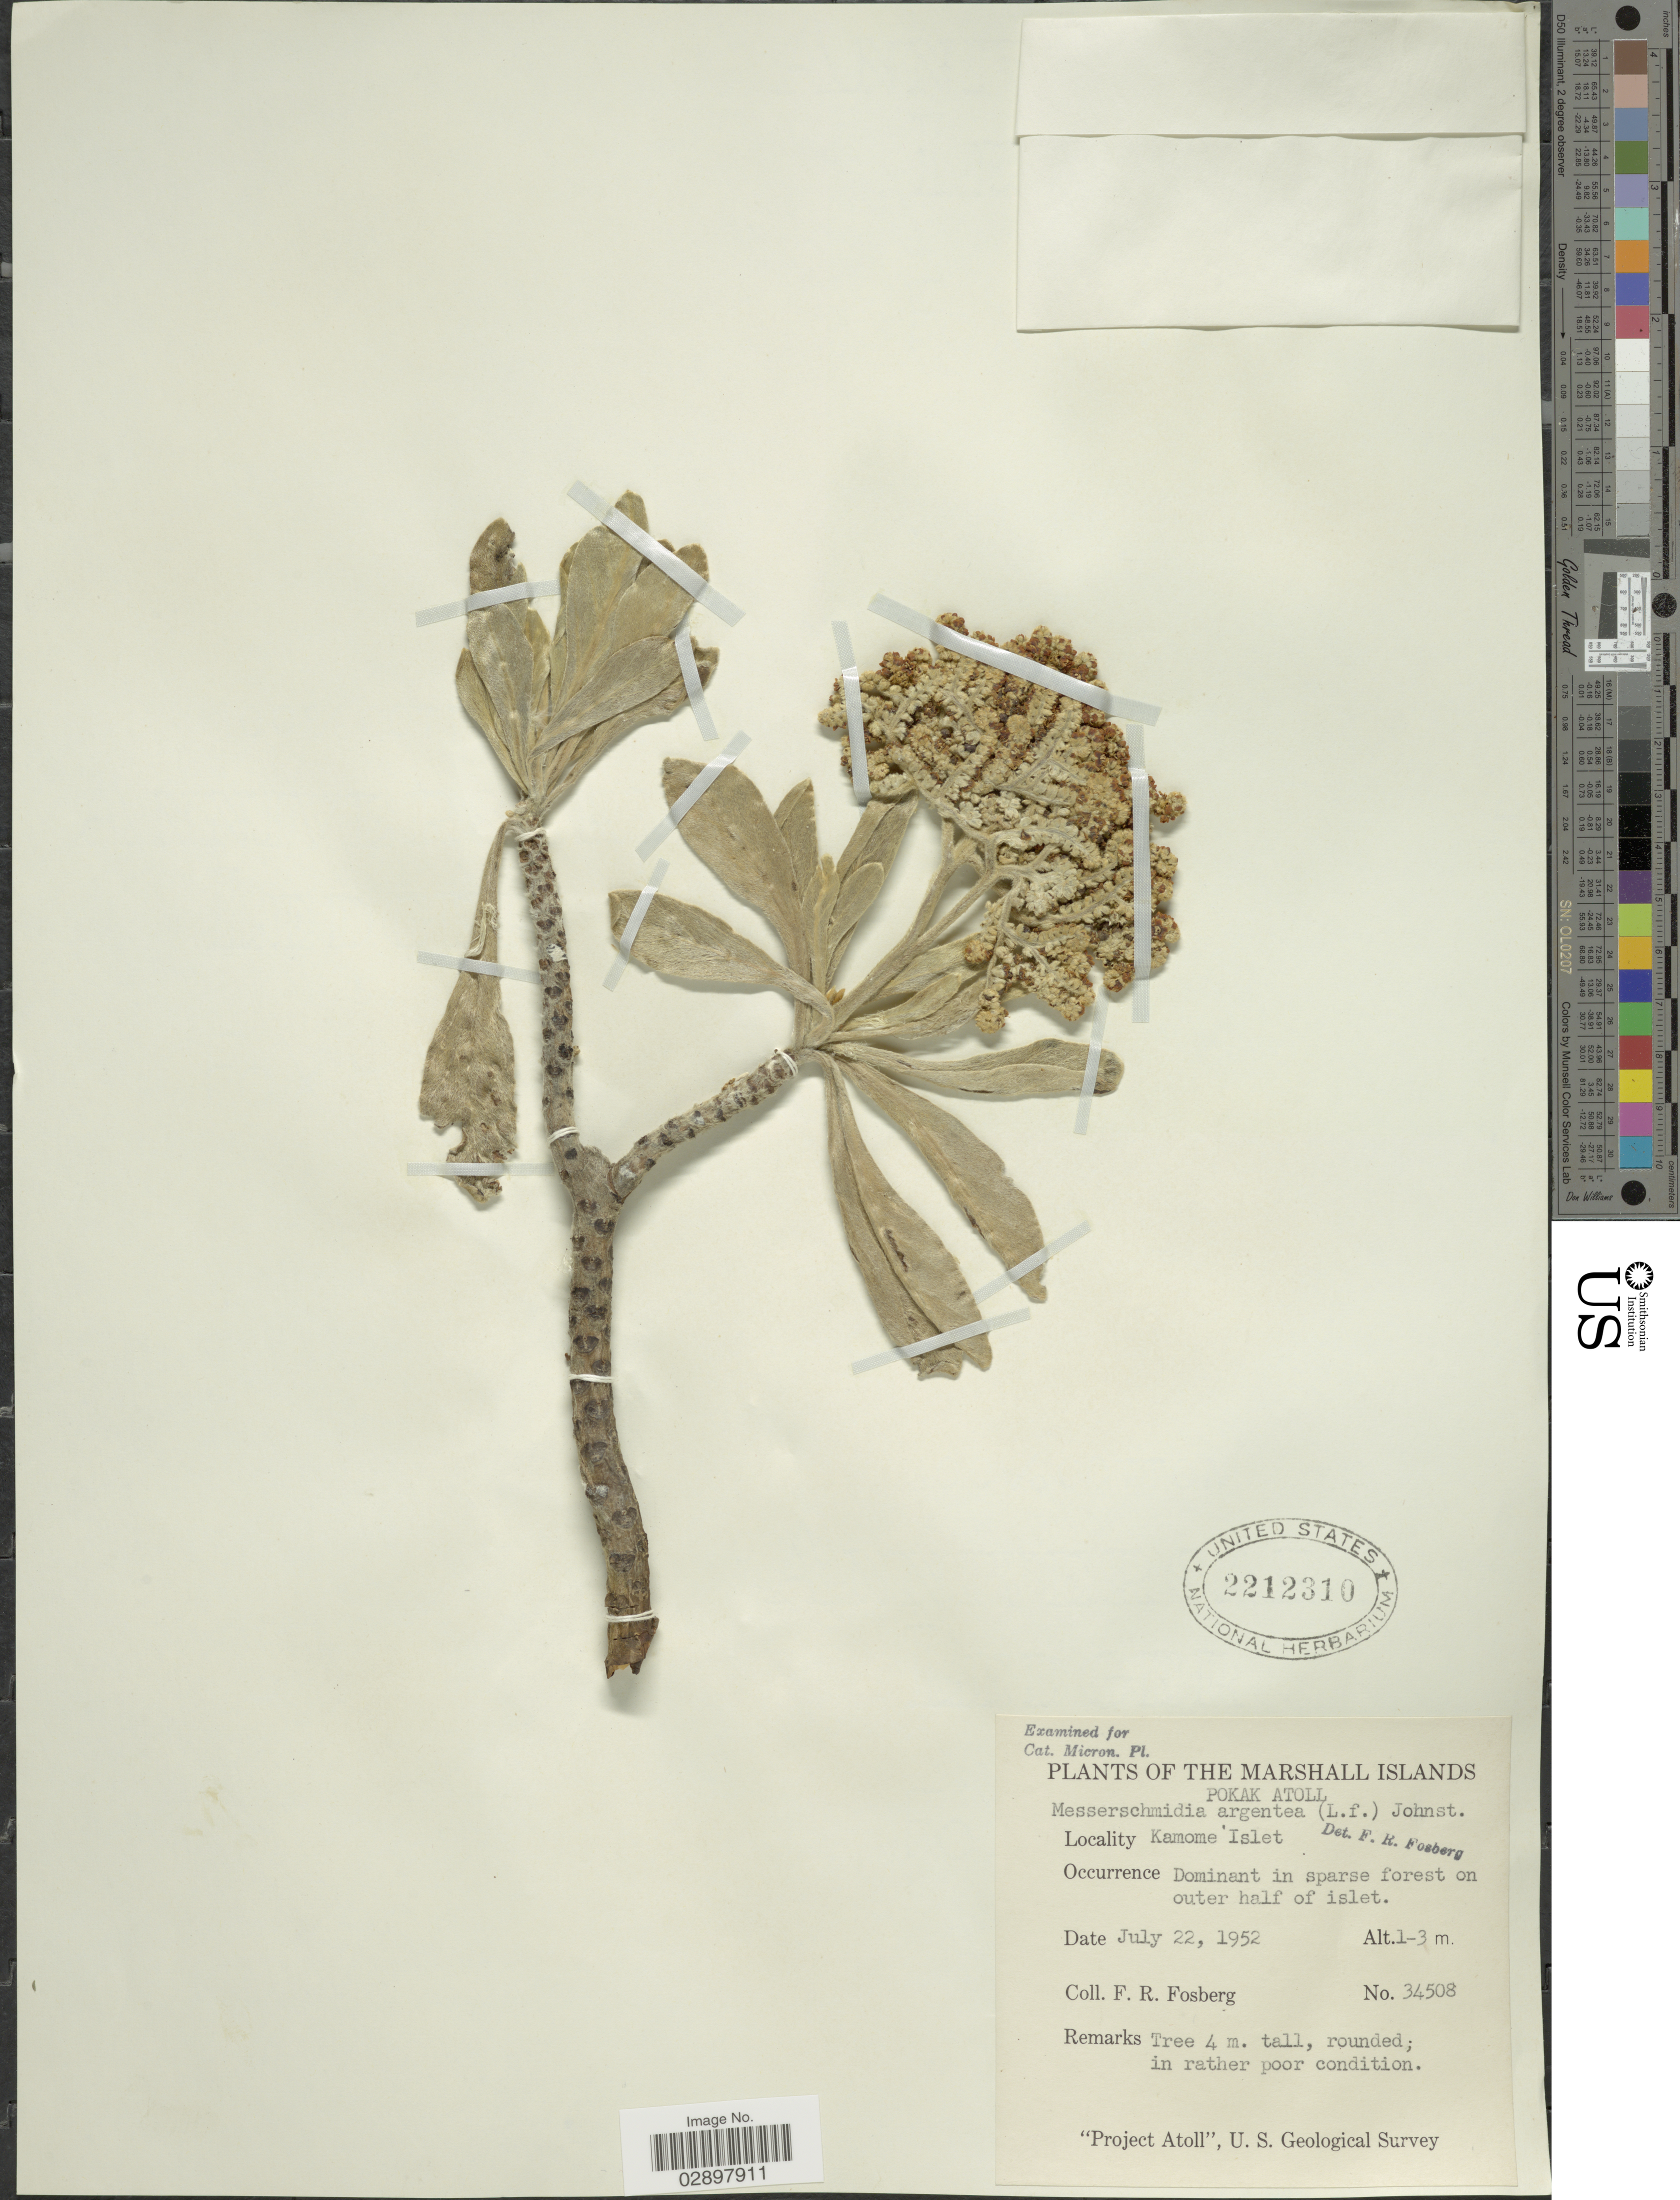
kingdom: Plantae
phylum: Tracheophyta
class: Magnoliopsida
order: Boraginales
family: Heliotropiaceae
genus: Heliotropium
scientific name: Heliotropium arboreum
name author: (Blanco) Mabberley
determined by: Wagner, W. L., (BOT), Smithsonian Institution - National Museum of Natural History (UNITED STATES)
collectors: F. R. Fosberg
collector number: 34508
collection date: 1952-07-22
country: Marshall Islands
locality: Pokak Atoll. Kamome Islet.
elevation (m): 1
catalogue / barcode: US 2212310